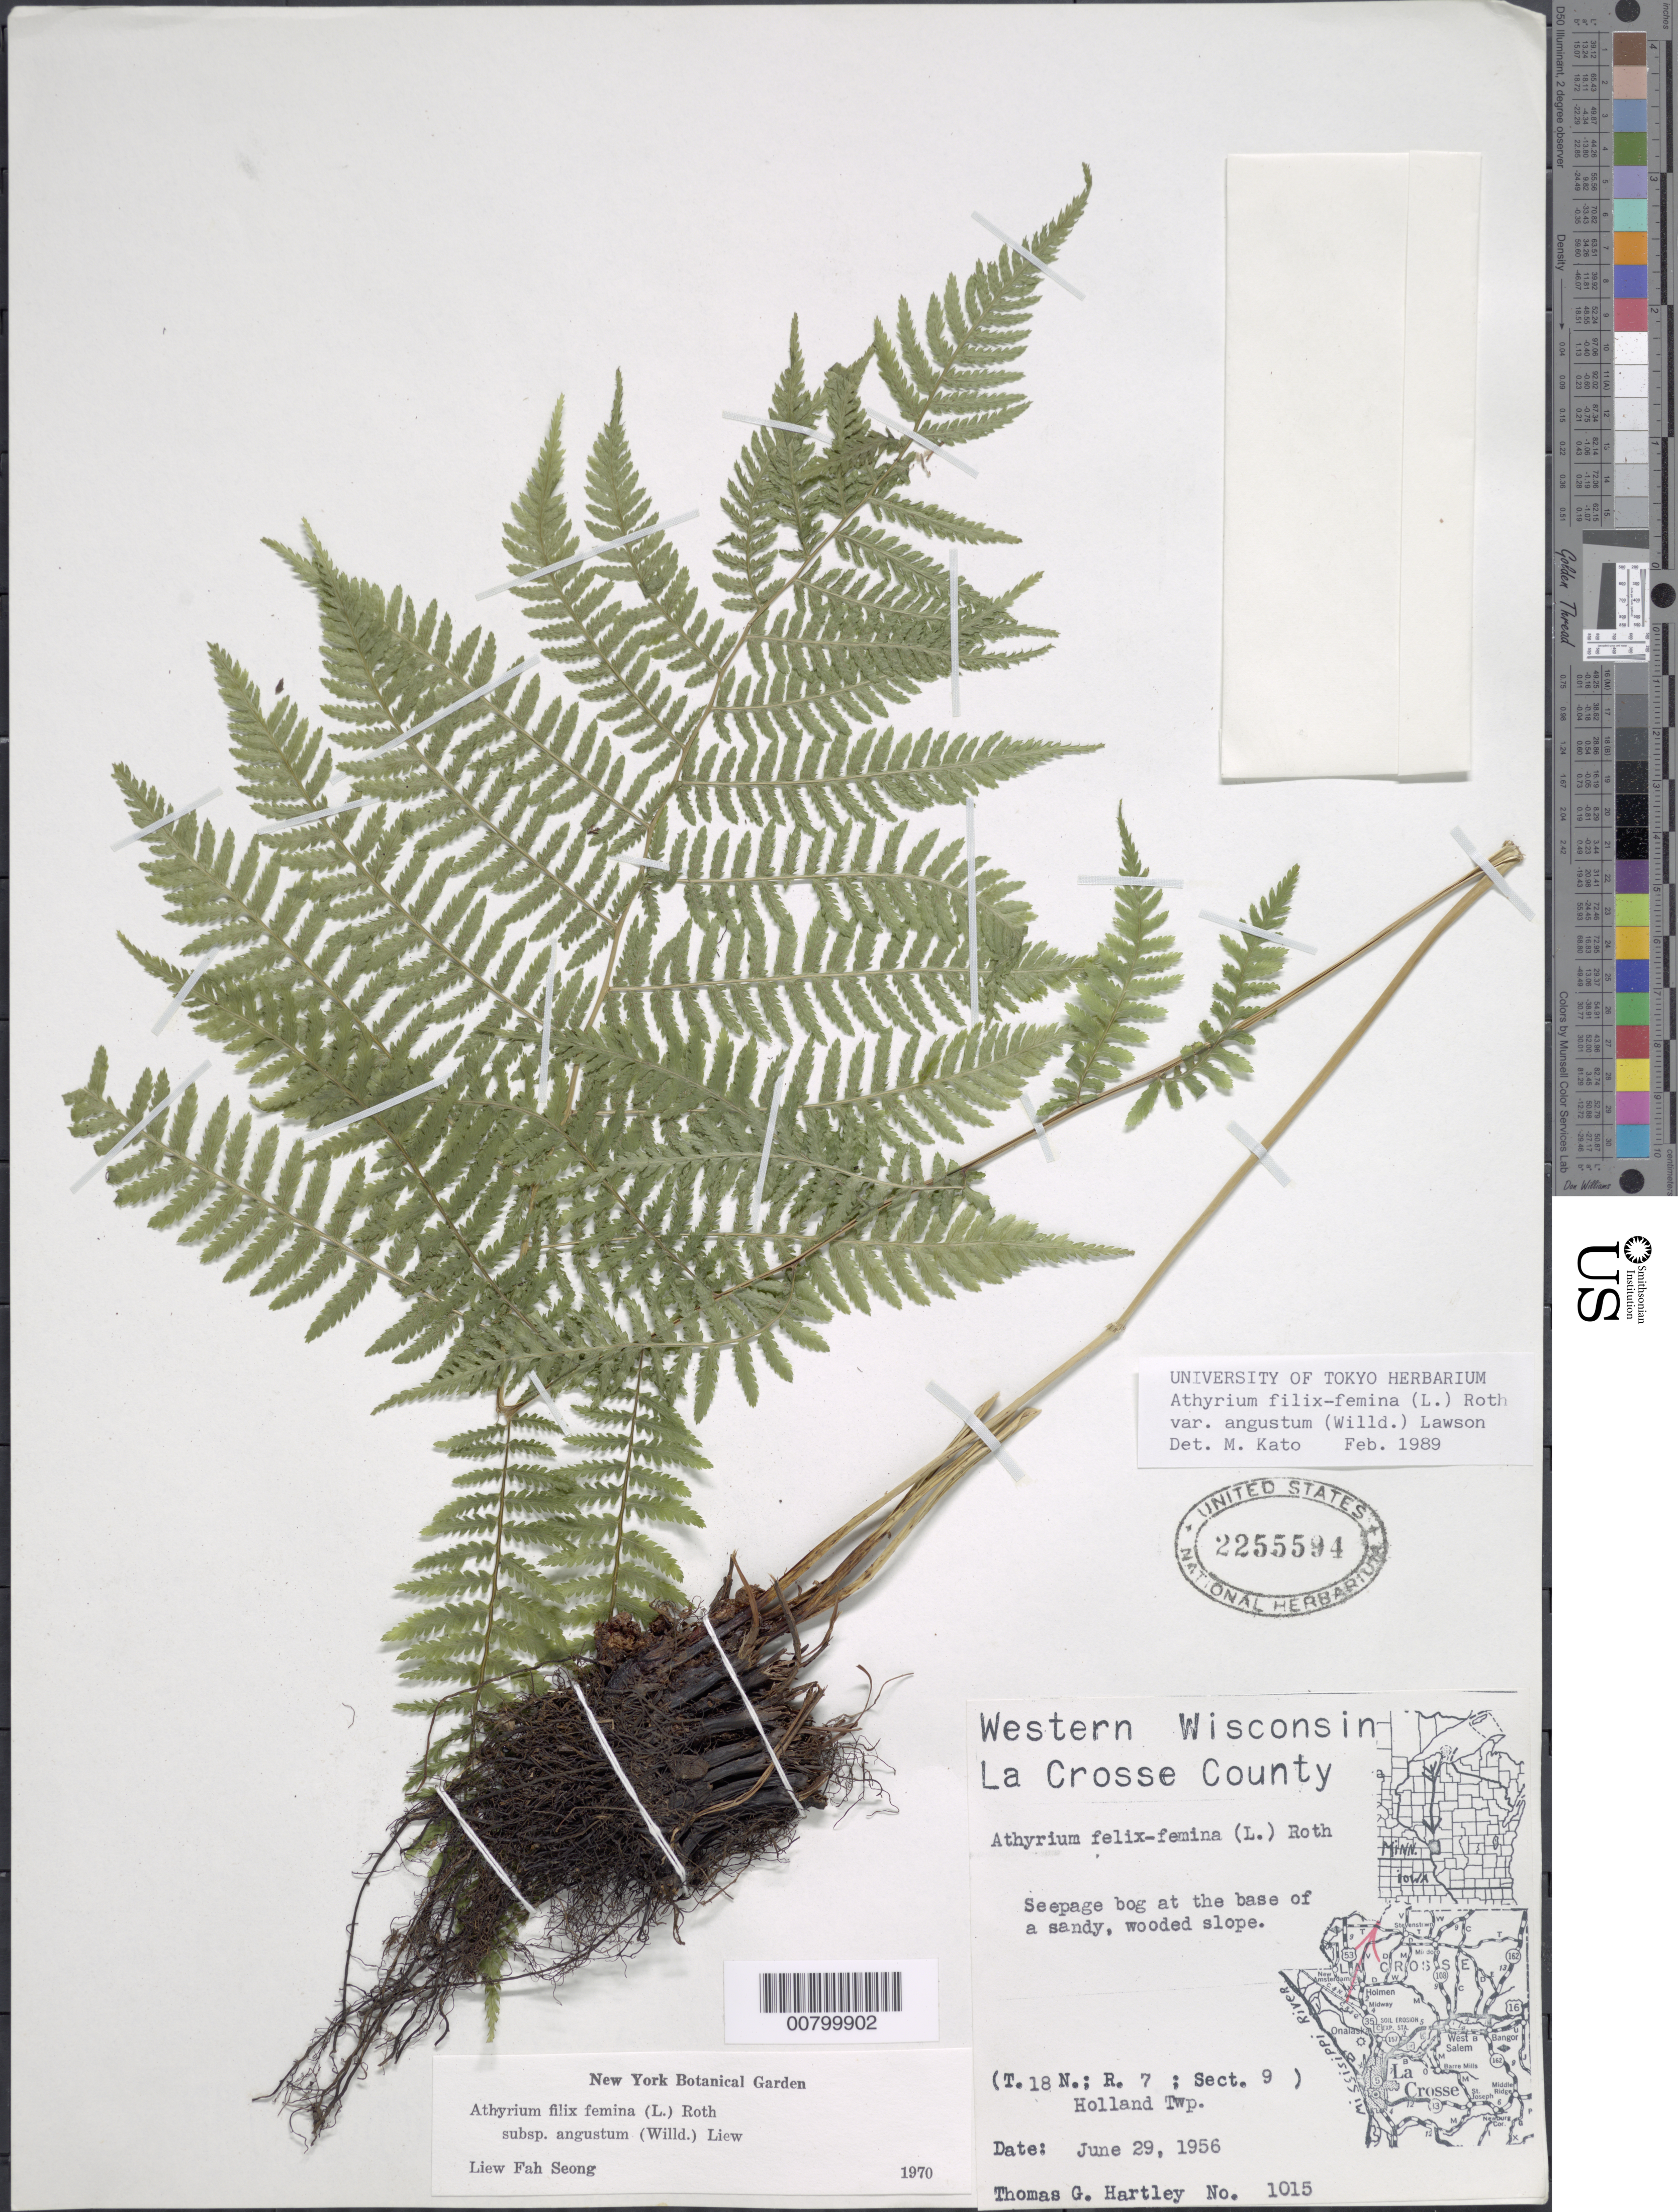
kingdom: Plantae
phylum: Tracheophyta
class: Polypodiopsida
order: Polypodiales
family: Athyriaceae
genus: Athyrium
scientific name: Athyrium filix-femina subsp. angustatum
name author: (Willd.) R.T. Clausen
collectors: T. G. Hartley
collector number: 1015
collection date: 1956-06-29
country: United States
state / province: Wisconsin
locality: Western Wisconsin, La Crosse County, (T18N; R7; Sect. 9) Holland Twp.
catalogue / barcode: US 2255594